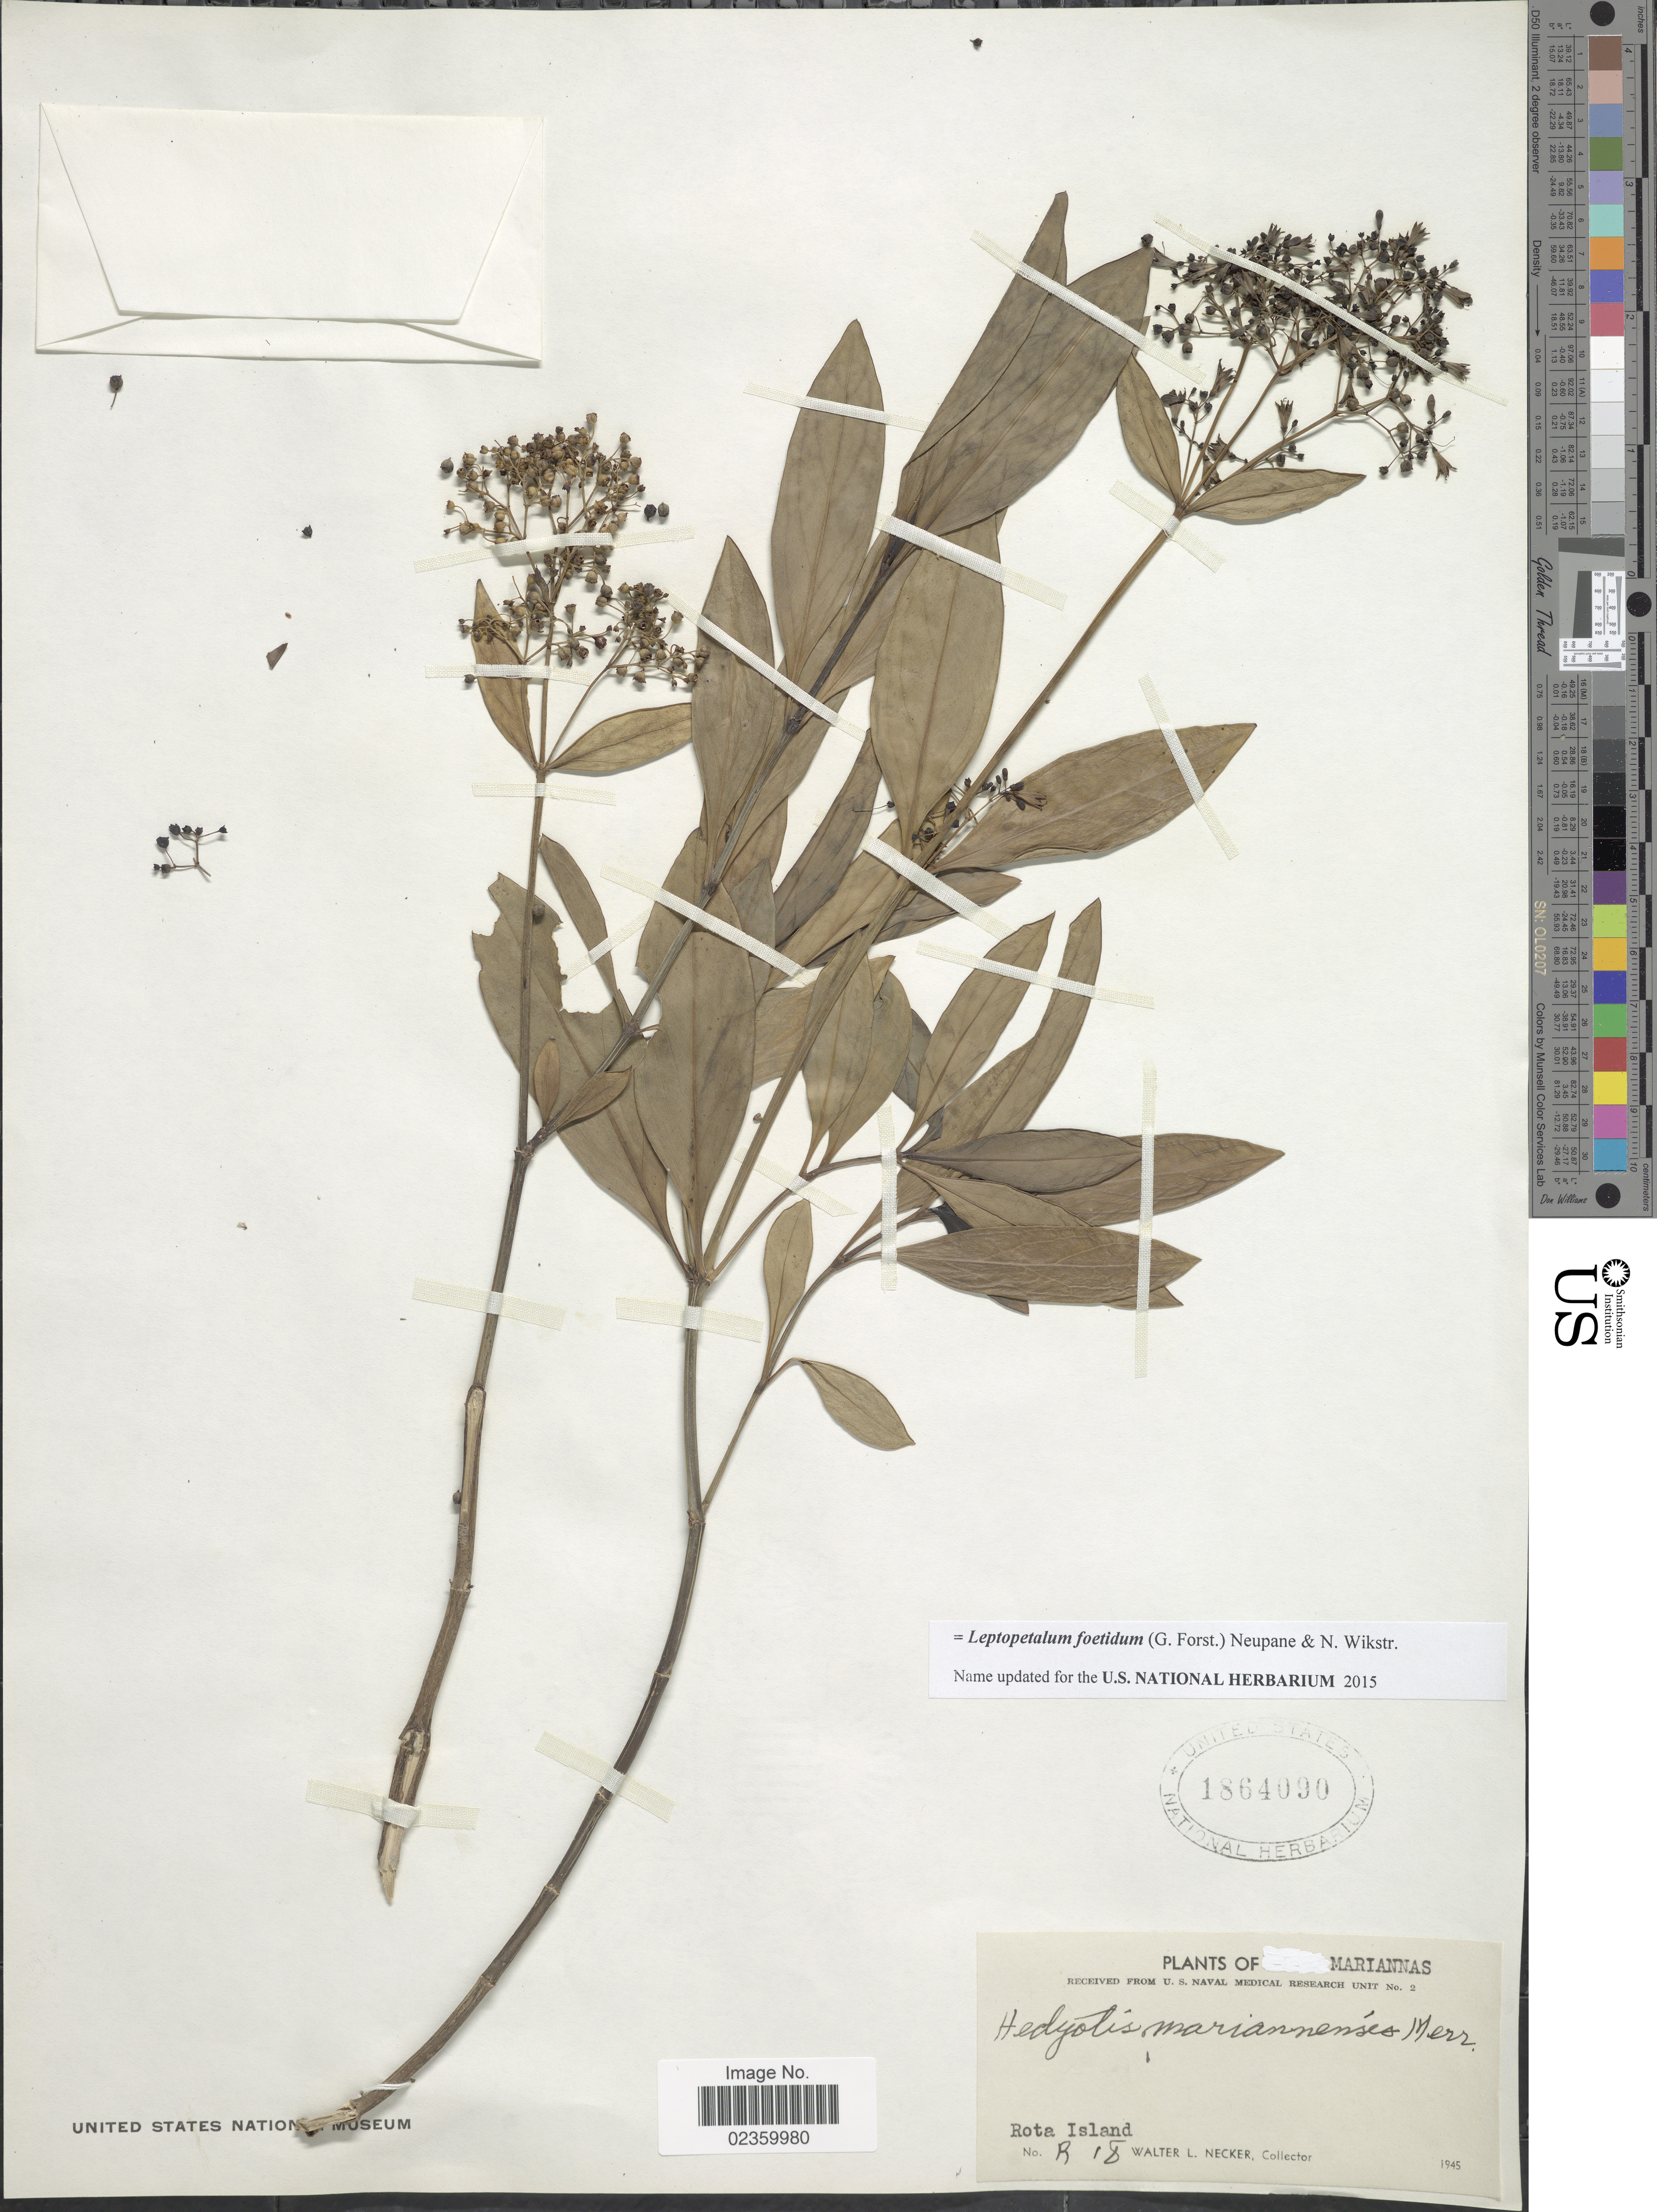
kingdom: Plantae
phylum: Tracheophyta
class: Magnoliopsida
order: Gentianales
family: Rubiaceae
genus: Leptopetalum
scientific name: Leptopetalum foetidum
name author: (G. Forst.) Neupane & N. Wikstr.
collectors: W. L. Necker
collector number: R 18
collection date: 1945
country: Northern Mariana Islands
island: Rota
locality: Rota Island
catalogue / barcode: US 1864090